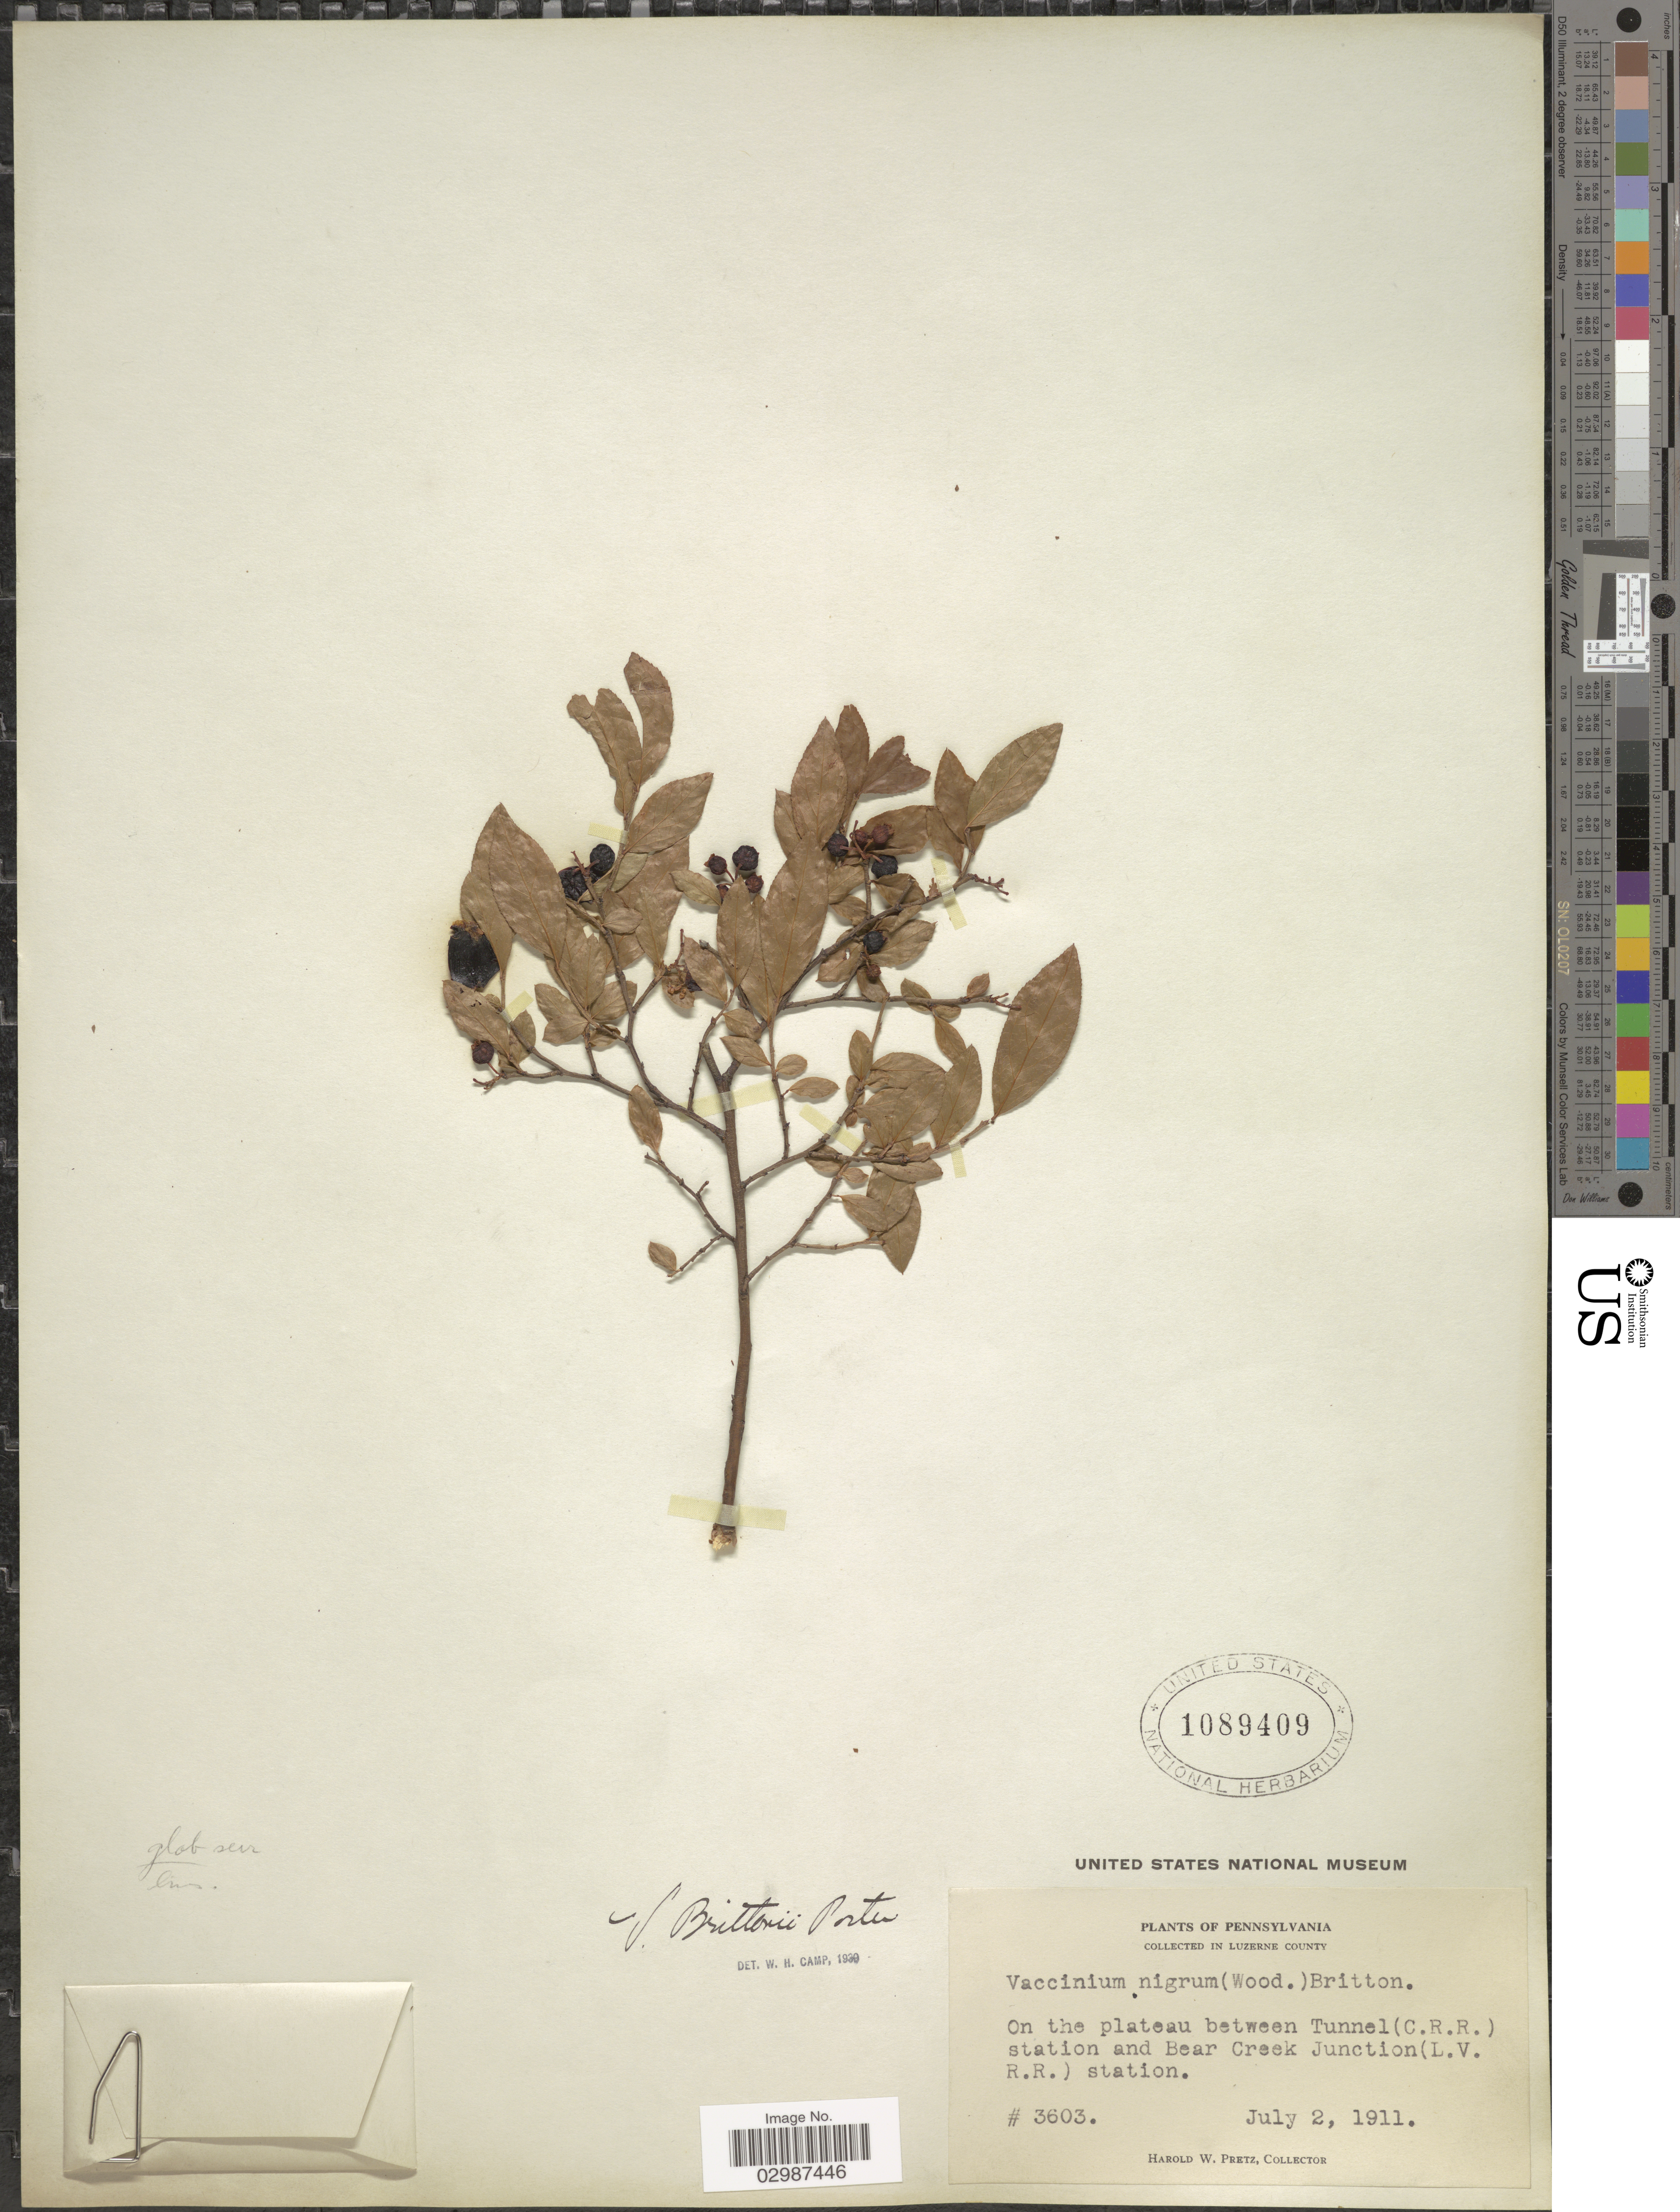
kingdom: Plantae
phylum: Tracheophyta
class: Magnoliopsida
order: Ericales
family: Ericaceae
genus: Vaccinium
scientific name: Vaccinium brittonii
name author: Porter ex E.P. Bicknell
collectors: H. W. Pretz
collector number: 3603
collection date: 1911-07-02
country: United States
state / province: Pennsylvania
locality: Luzerne County. On the plateau between Tunnel (C.R.R.) station and Bear Creek Junction (L.V.R.R.) station.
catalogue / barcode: US 1089409